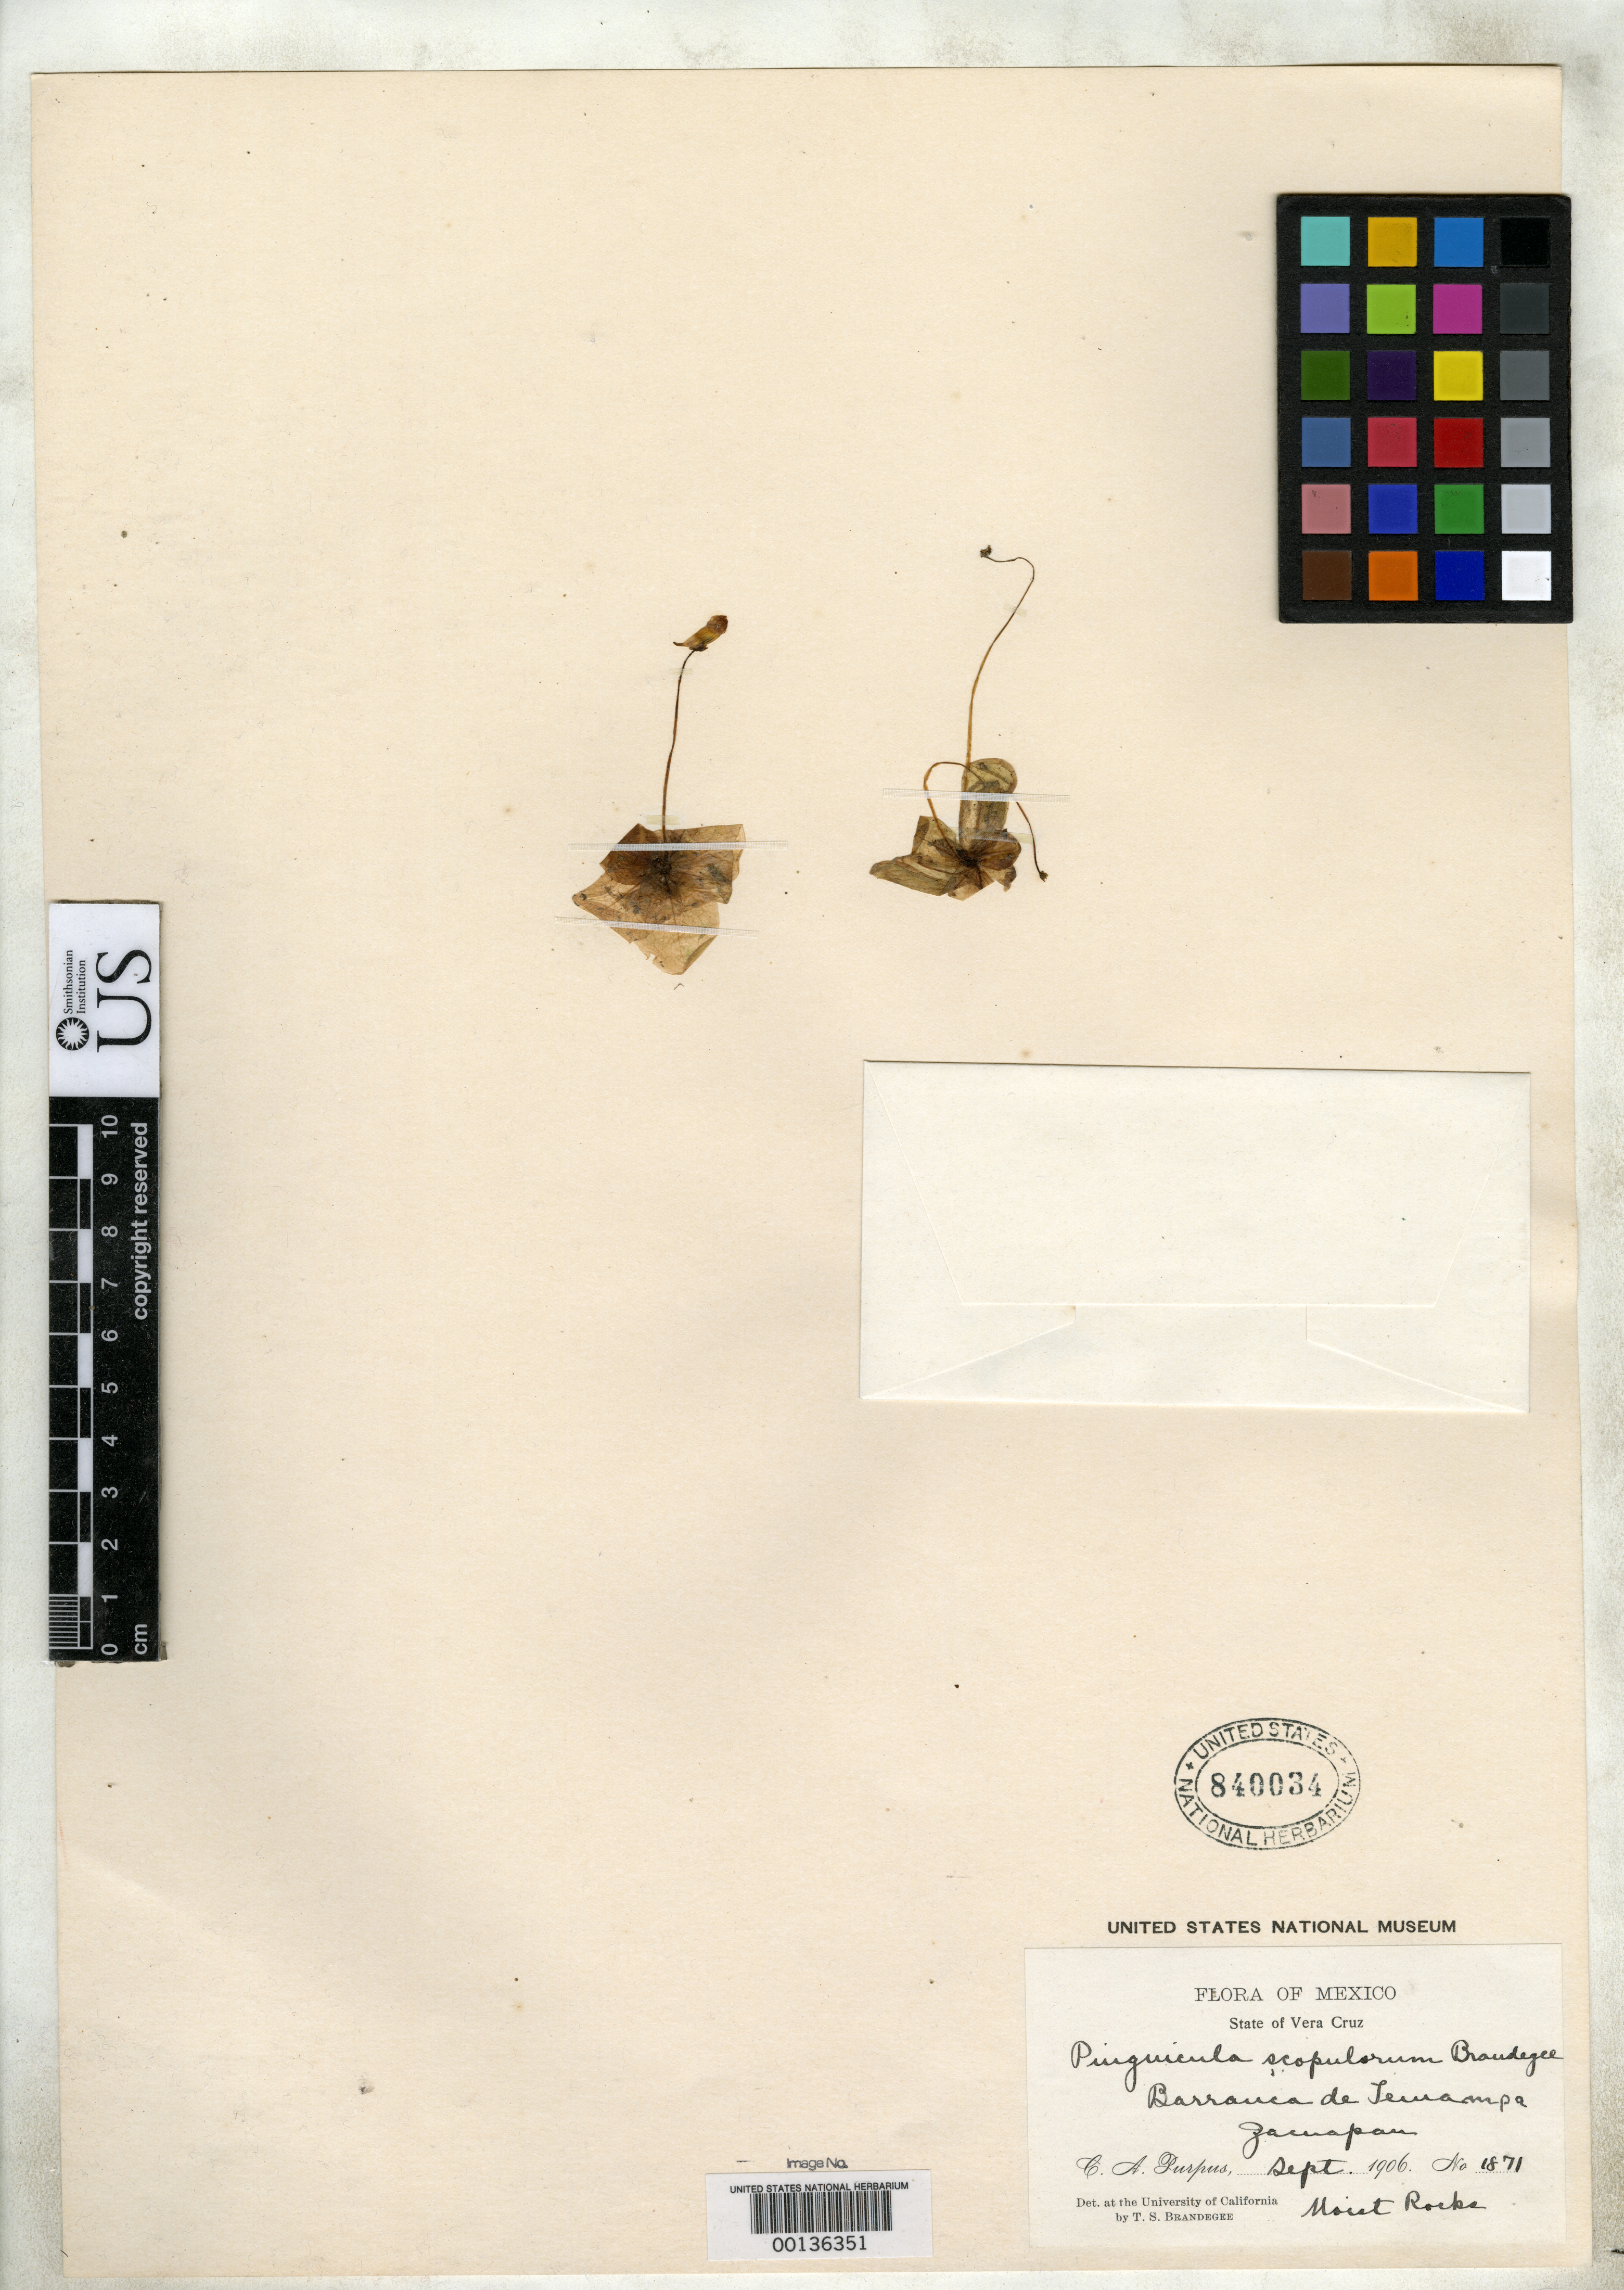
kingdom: Plantae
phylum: Tracheophyta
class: Magnoliopsida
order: Lamiales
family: Lentibulariaceae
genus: Pinguicula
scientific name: Pinguicula scopulorum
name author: Brandegee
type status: Type Collection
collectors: C. A. Purpus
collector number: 1871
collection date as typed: Sep 1906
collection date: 1906-09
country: Mexico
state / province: Veracruz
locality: Zacuapan, Barranca de Temampa.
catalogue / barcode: US 840034